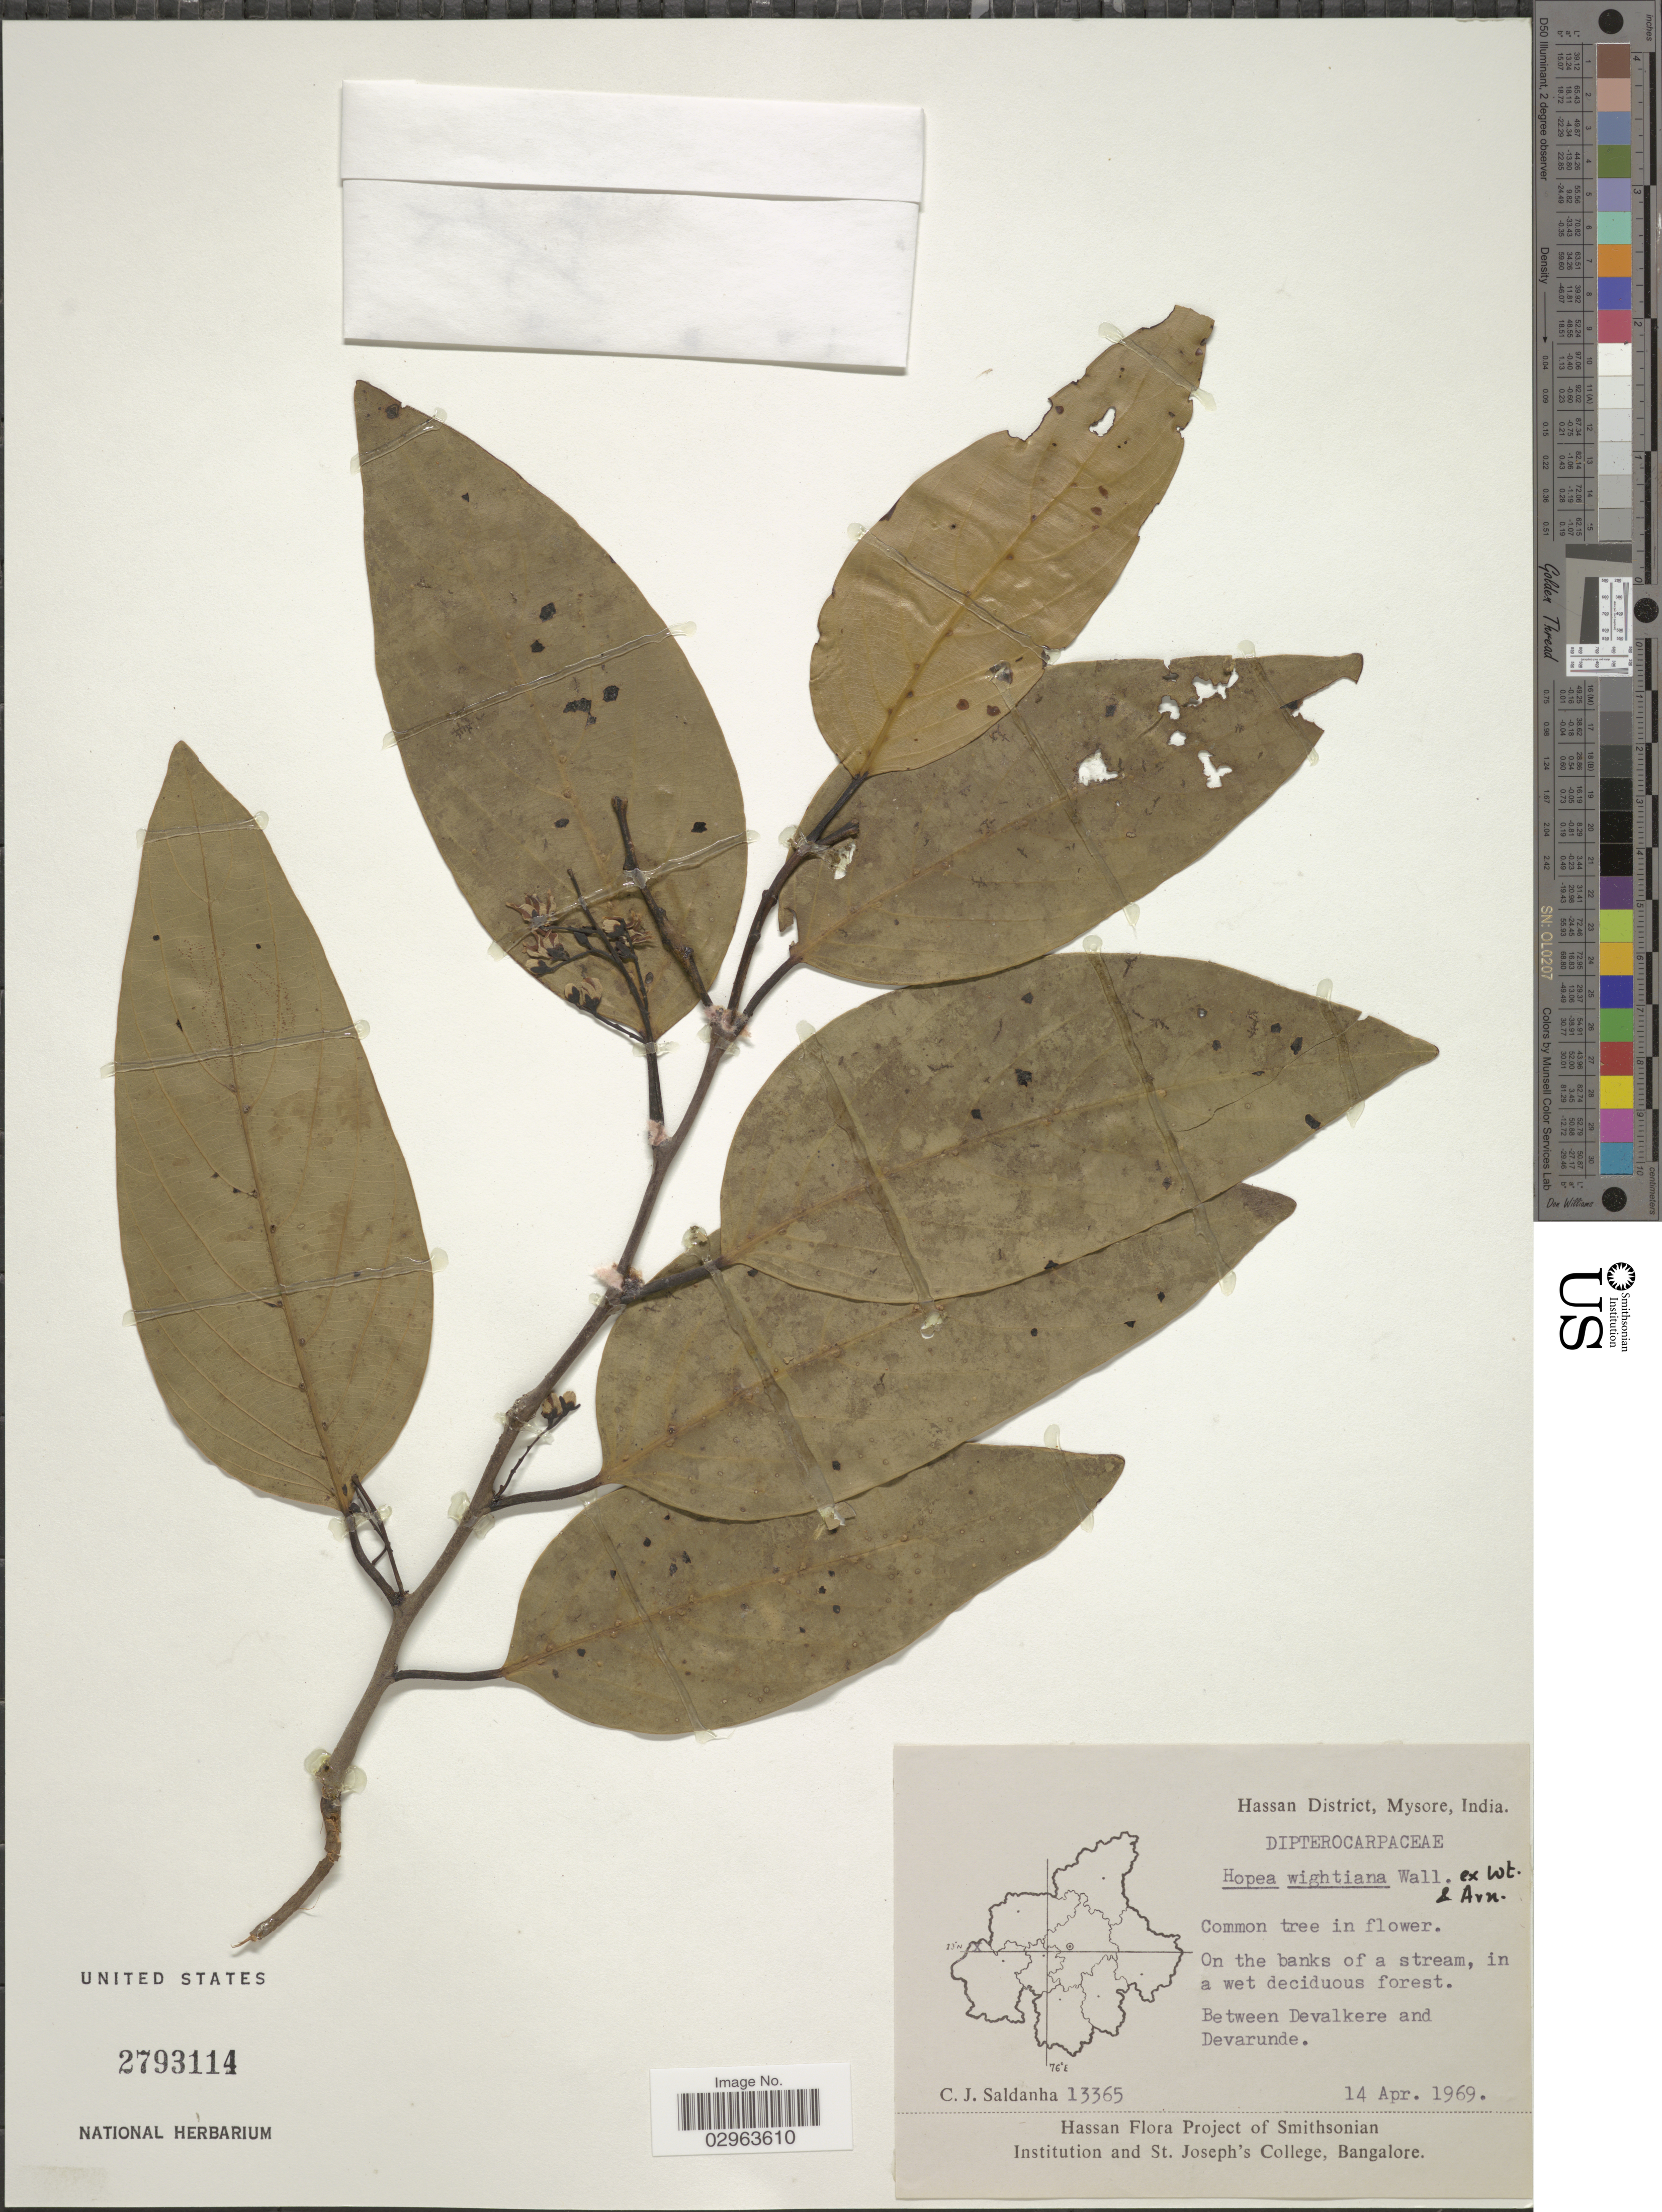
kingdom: Plantae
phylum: Tracheophyta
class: Magnoliopsida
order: Malvales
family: Dipterocarpaceae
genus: Hopea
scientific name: Hopea wightiana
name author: Miq. ex Dyer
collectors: C. J. Saldanha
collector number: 13365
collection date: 1969-04-14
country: India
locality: Hassan District, Mysore. Between Devalkere and Devarunde.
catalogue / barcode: US 2793114